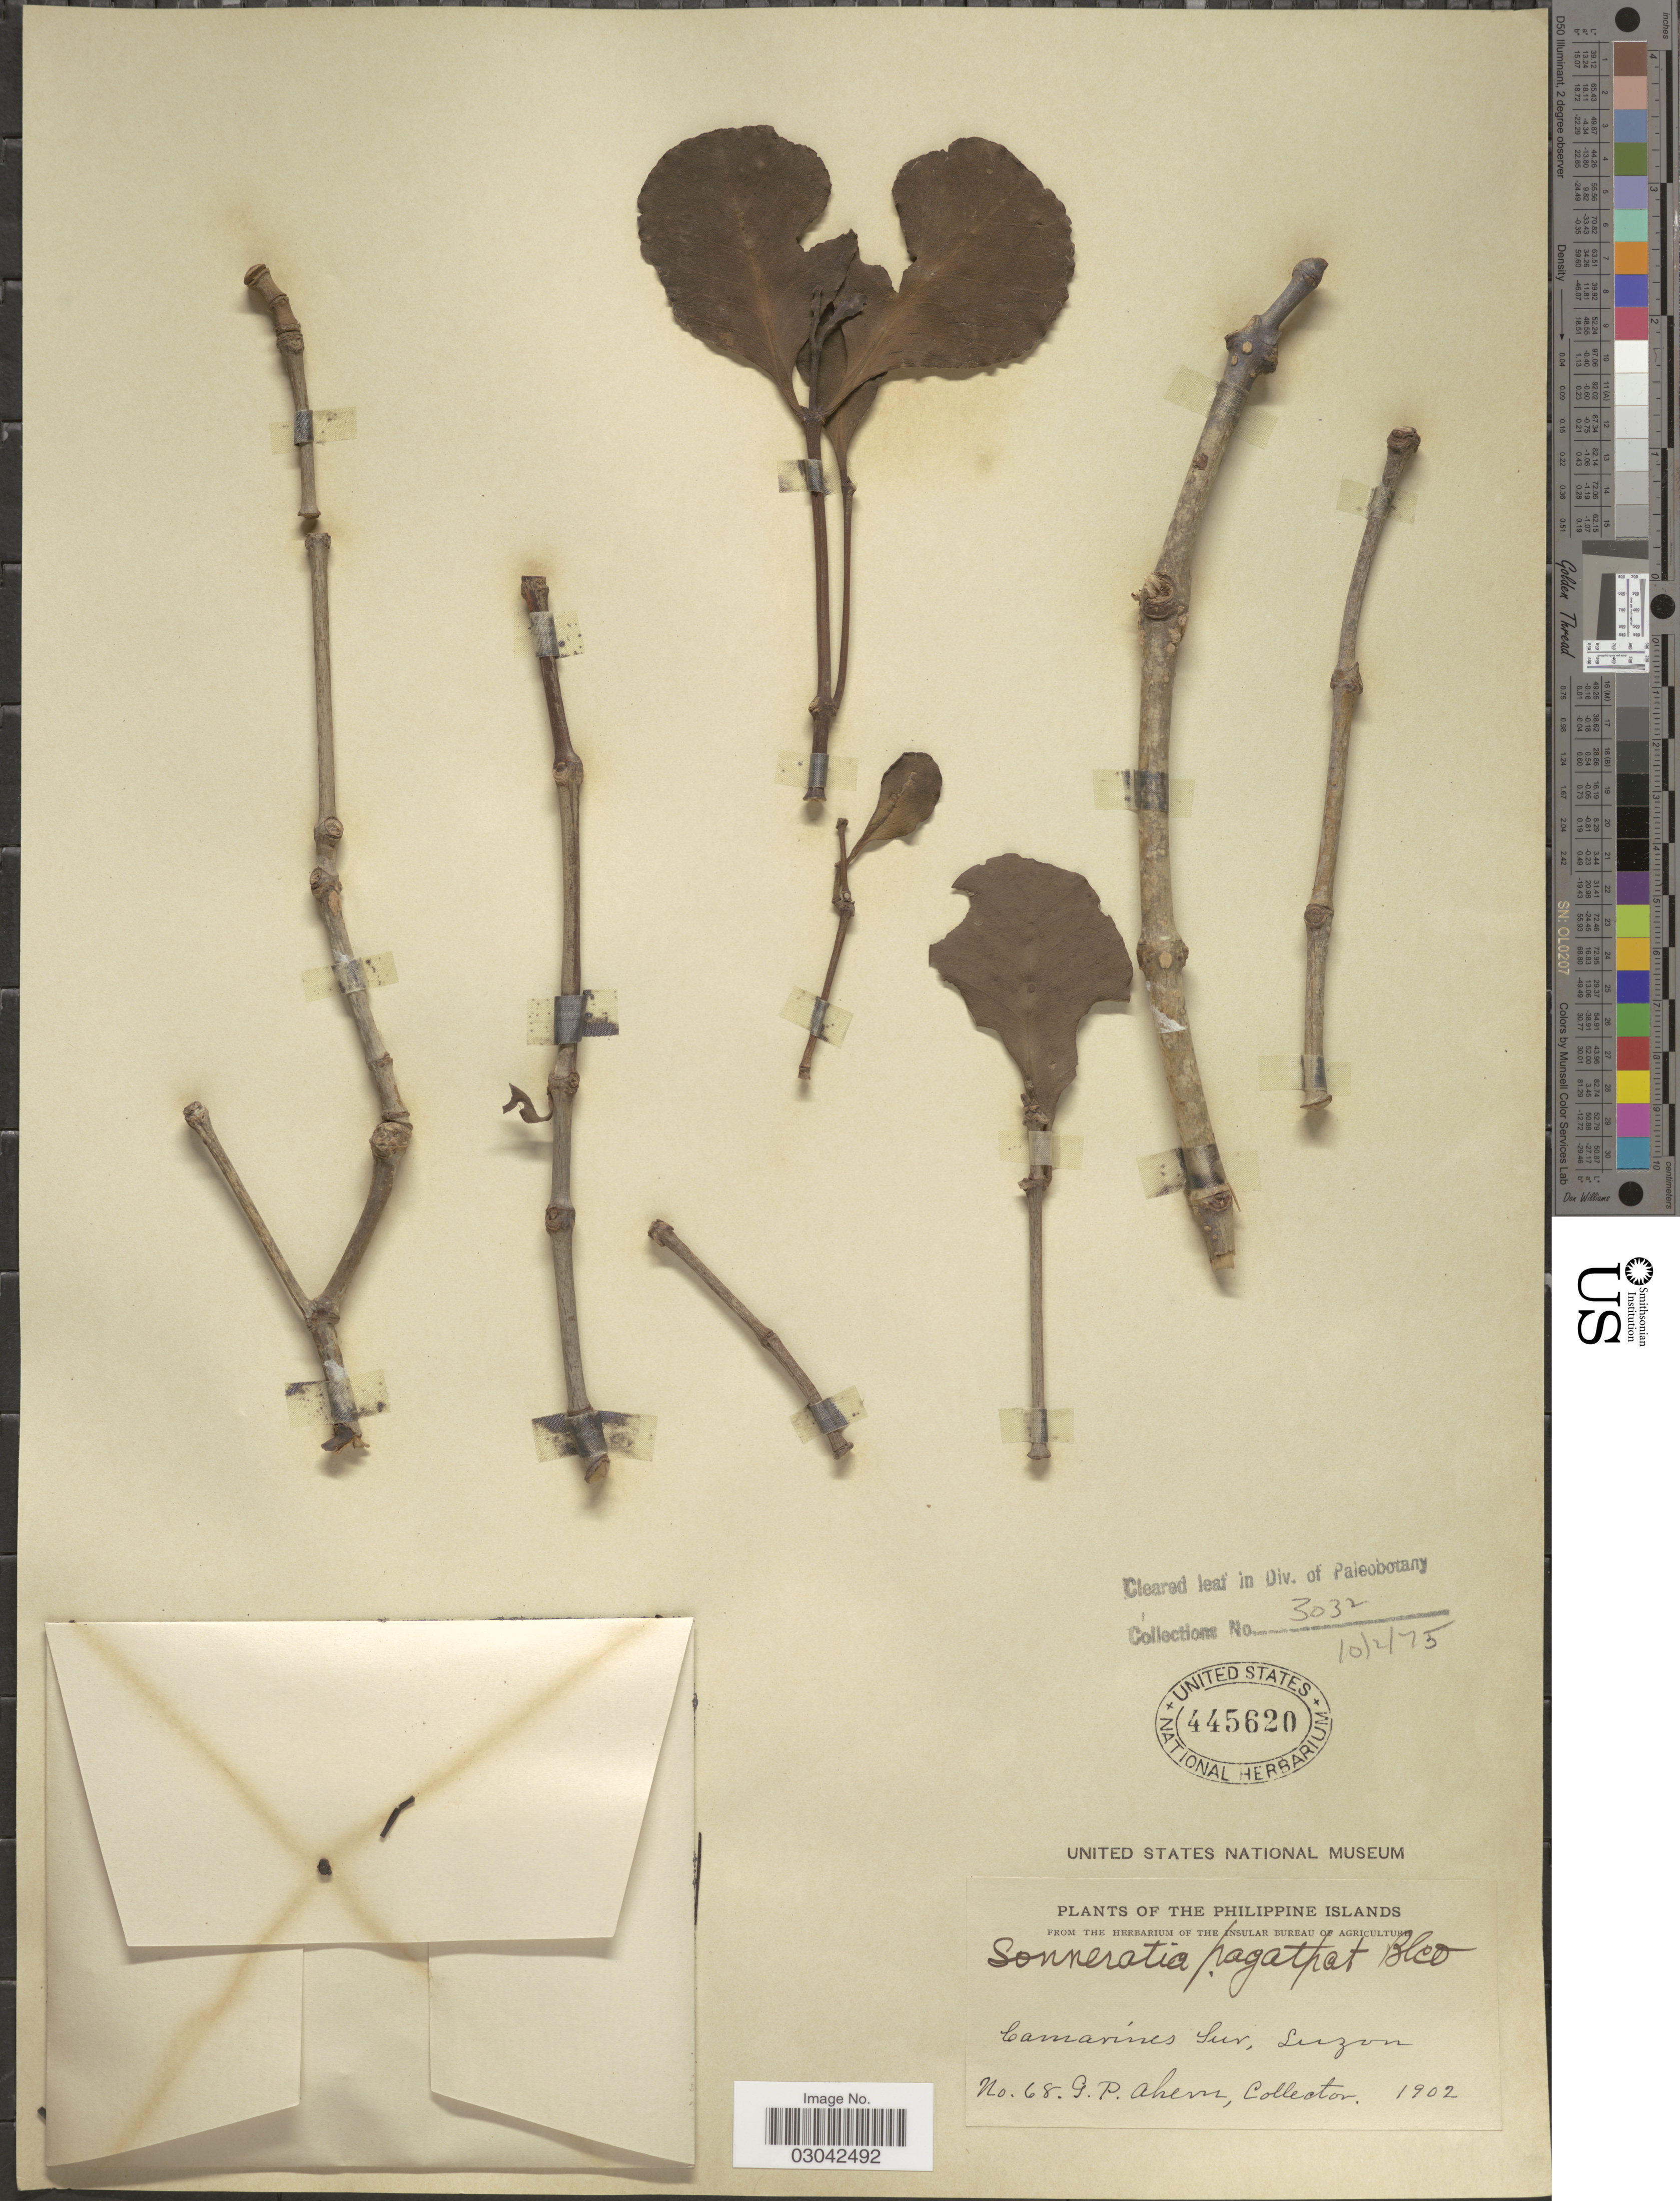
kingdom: Plantae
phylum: Tracheophyta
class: Magnoliopsida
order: Myrtales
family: Lythraceae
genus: Sonneratia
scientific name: Sonneratia pagatpat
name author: Blanco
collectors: G. Ahern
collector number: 68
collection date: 1902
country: Philippines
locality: Camarines Sur, Luzon.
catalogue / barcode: US 445620